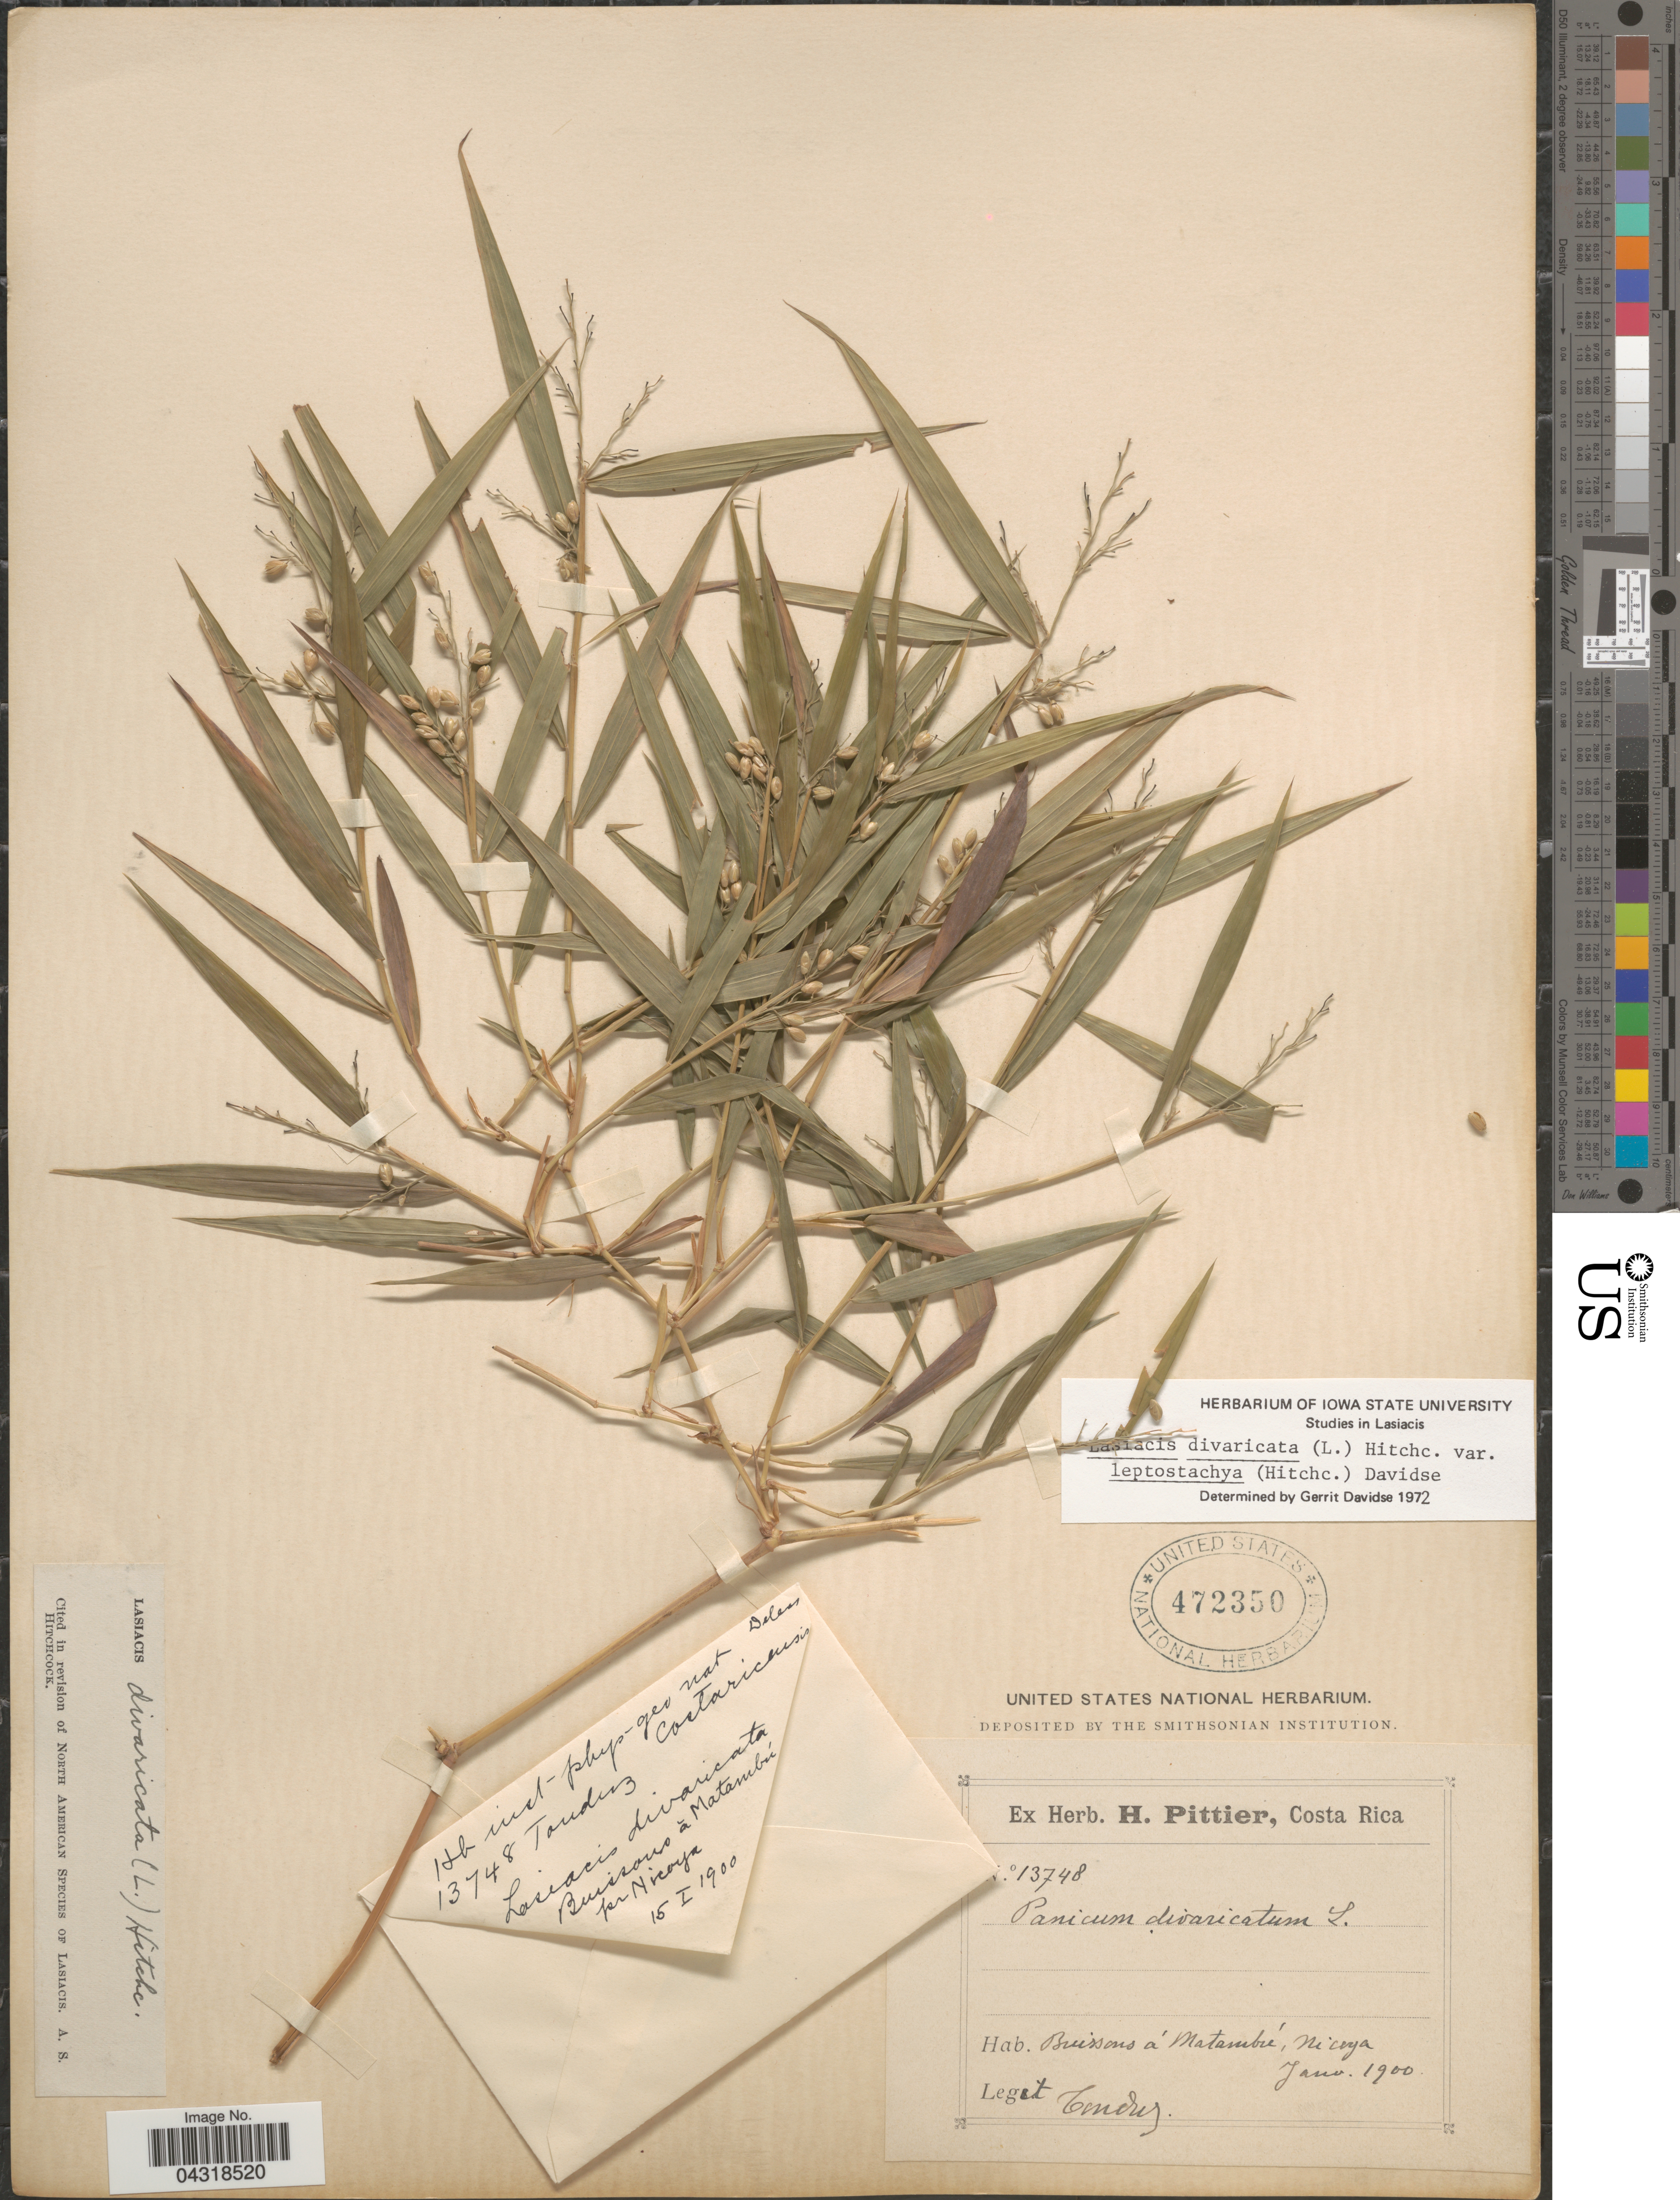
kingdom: Plantae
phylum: Tracheophyta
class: Liliopsida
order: Poales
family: Poaceae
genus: Lasiacis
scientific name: Lasiacis divaricata var. leptostachya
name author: (Hitchc.) Davidse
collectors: Tonduz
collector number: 13748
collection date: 1900-01-15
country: Costa Rica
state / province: Guanacaste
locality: Buissons à Matambú pr. Nicoya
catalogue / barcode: US 472350